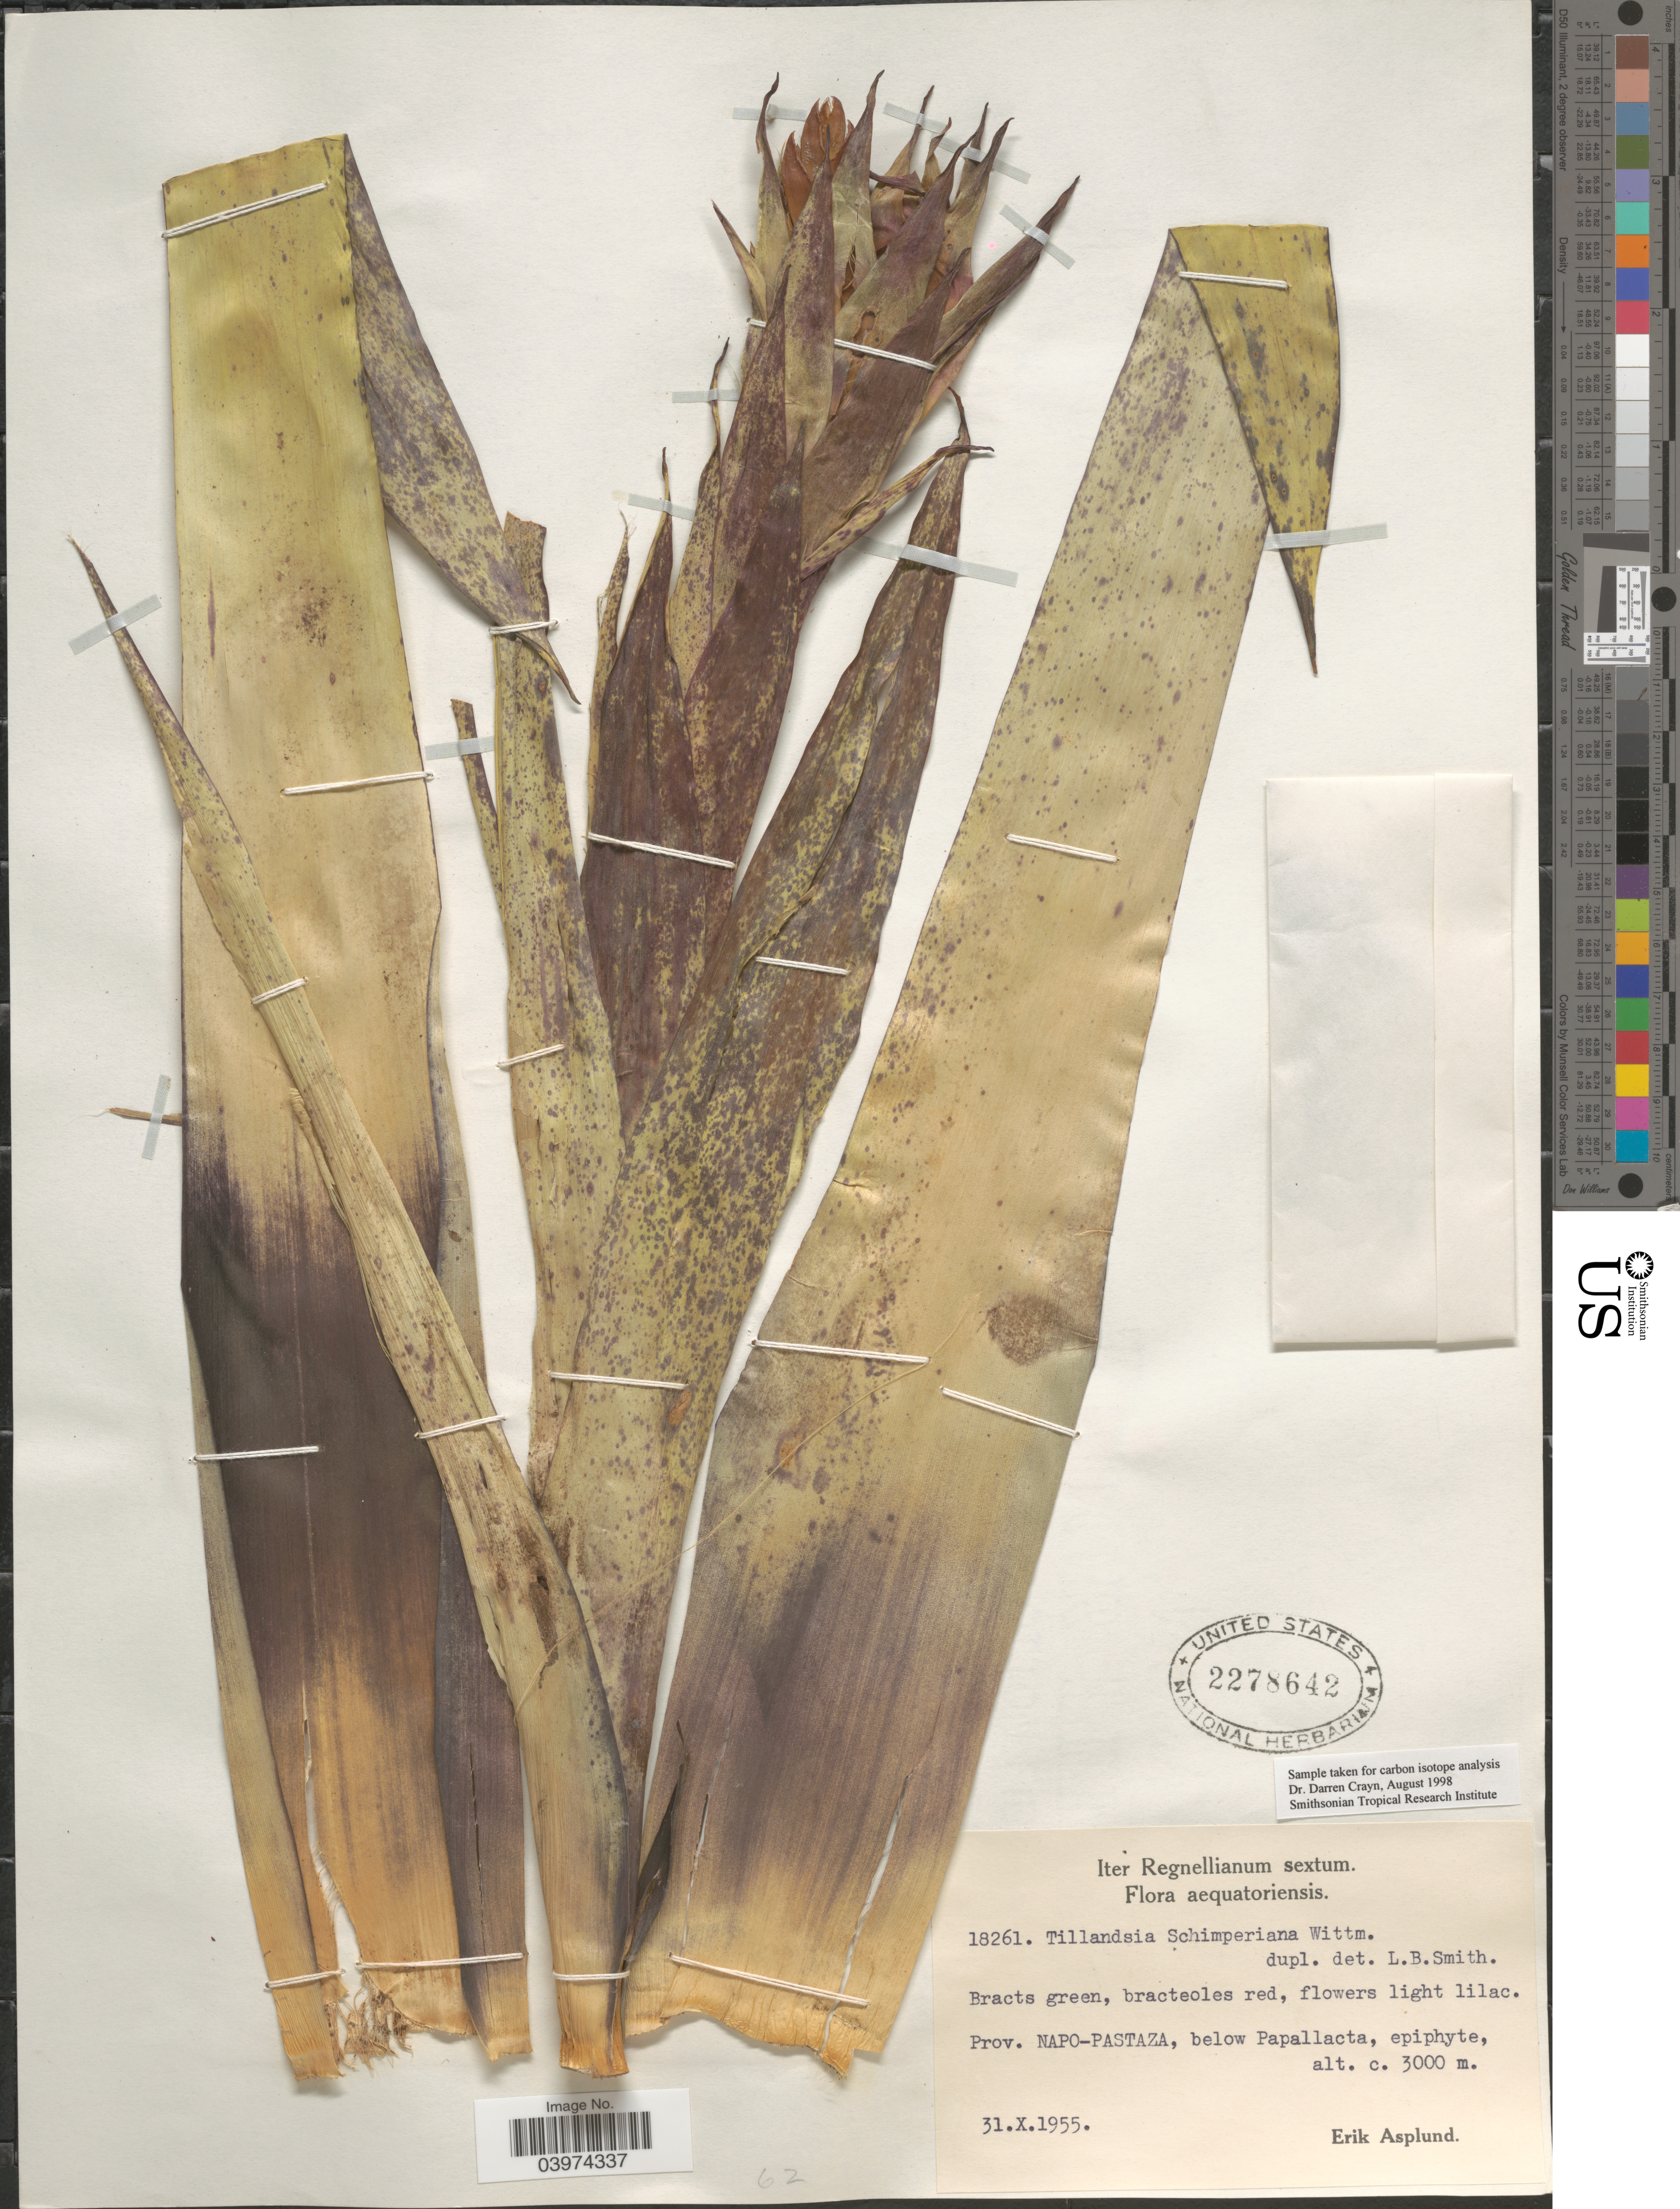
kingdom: Plantae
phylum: Tracheophyta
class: Liliopsida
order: Poales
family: Bromeliaceae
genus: Tillandsia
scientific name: Tillandsia schimperiana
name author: Wittm.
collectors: E. Asplund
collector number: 18261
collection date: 1955-10-31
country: Ecuador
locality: Iter Regnellianum sextum. Aequatoriensis. Prov. Napo-Pastaza, below Papallacta.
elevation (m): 3000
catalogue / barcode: US 2278642